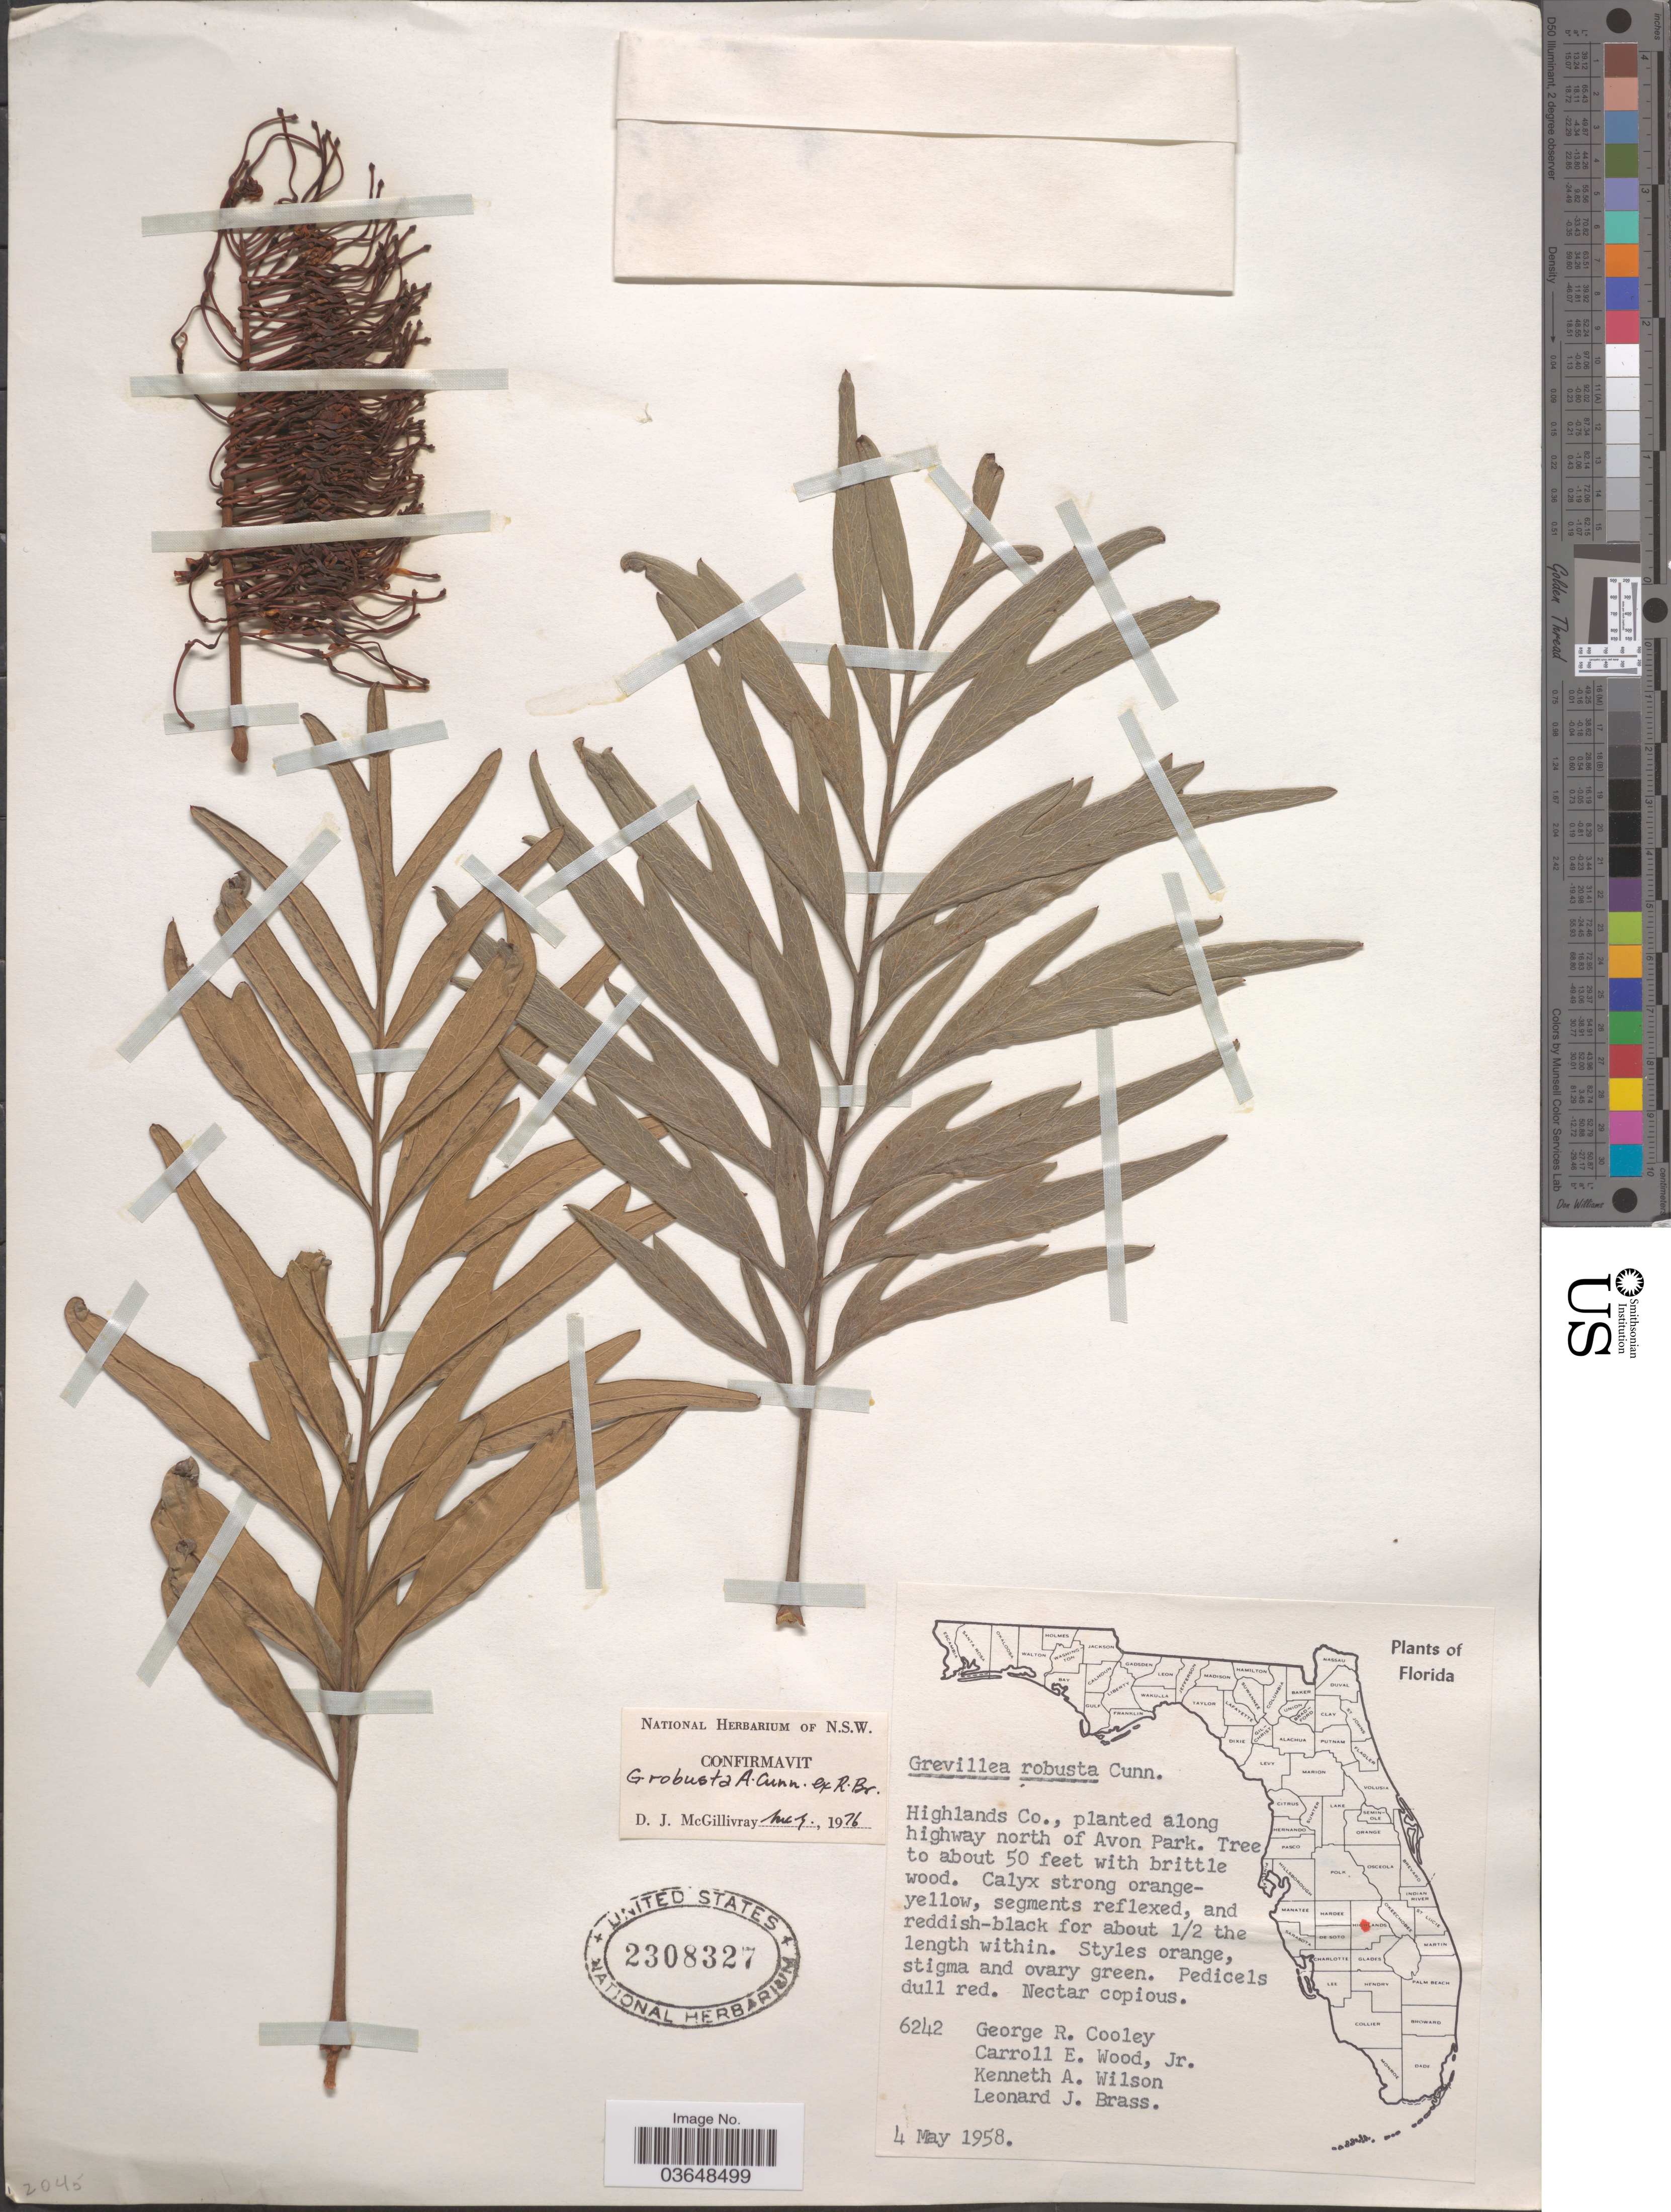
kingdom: Plantae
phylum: Tracheophyta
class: Magnoliopsida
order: Proteales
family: Proteaceae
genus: Grevillea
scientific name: Grevillea robusta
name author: A. Cunn.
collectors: G. R. Cooley, C. E. Wood, K. A. Wilson & L. J. Brass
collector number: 6242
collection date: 1958-05-04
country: United States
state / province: Florida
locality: Highlands Co., planted along highway north of Avon Park.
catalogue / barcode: US 2308327